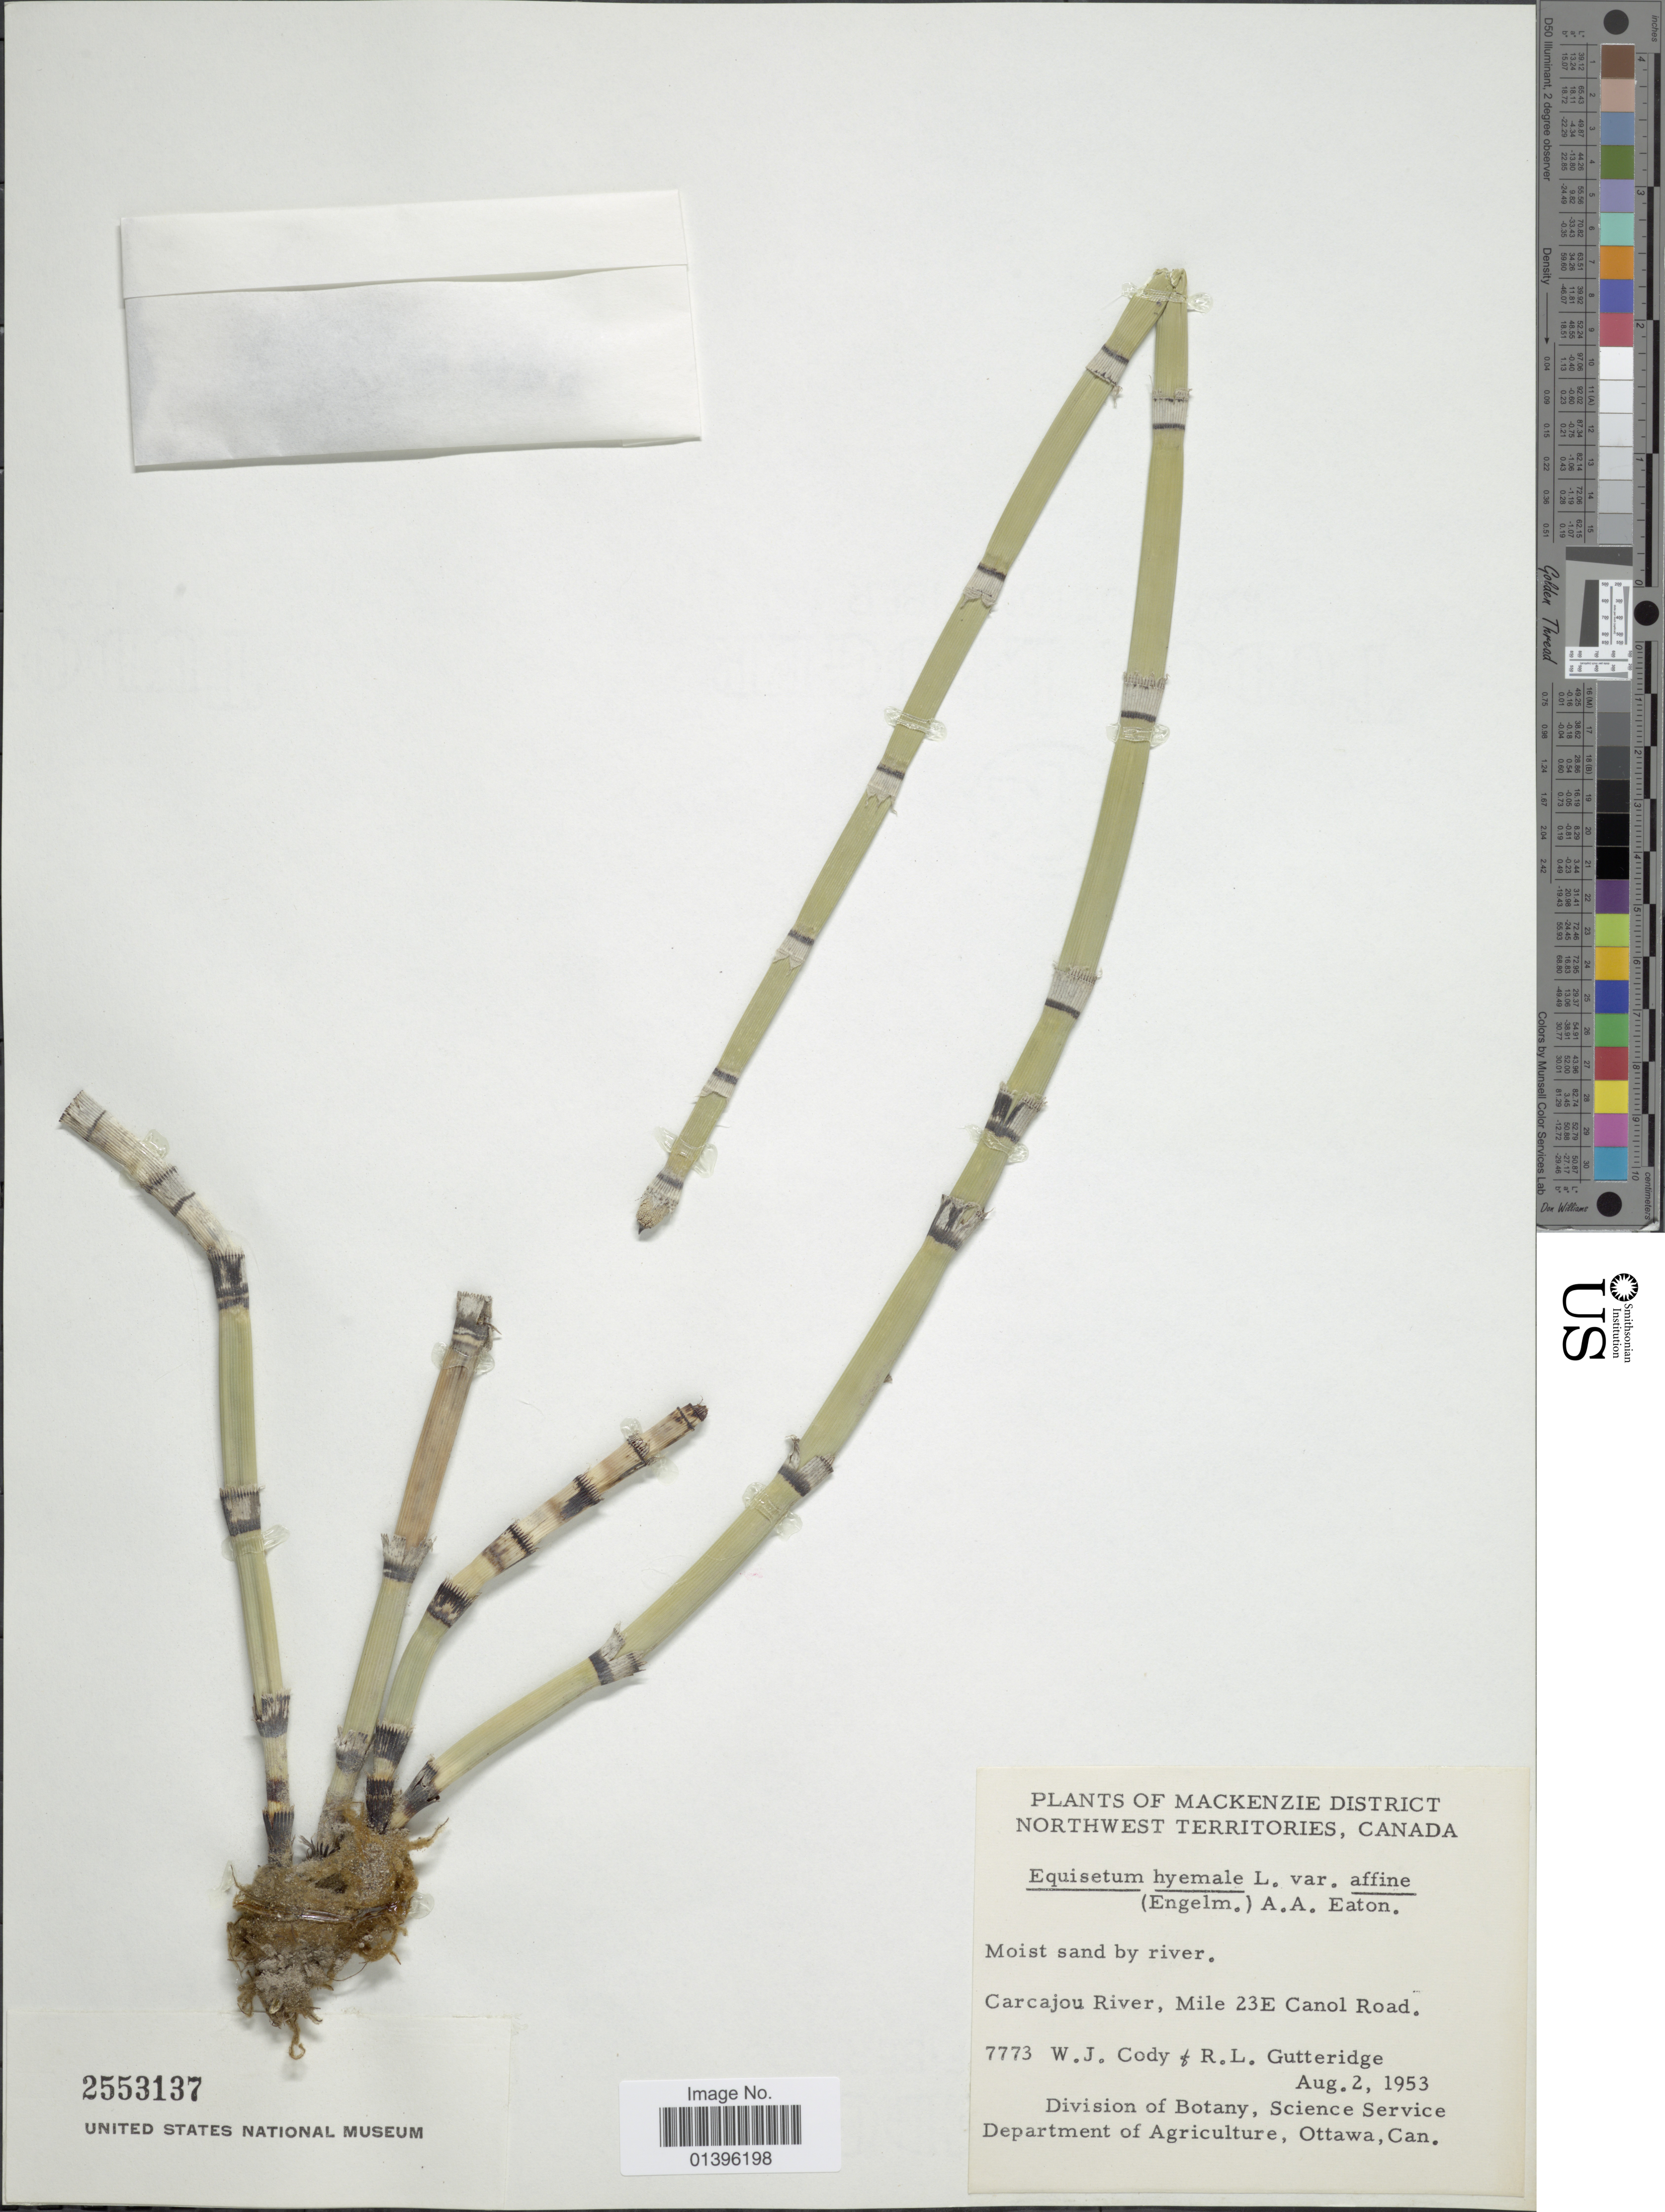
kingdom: Plantae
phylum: Tracheophyta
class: Polypodiopsida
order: Equisetales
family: Equisetaceae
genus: Equisetum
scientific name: Equisetum hyemale var. affine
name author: (Engelm.) A.A. Eaton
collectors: W. Cody & R. Gutteridge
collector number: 7773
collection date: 1953-08-02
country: Canada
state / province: Northwest Territories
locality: Mackenzie District. Carcajou River, Mile 23E Canol Road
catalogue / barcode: US 2553137